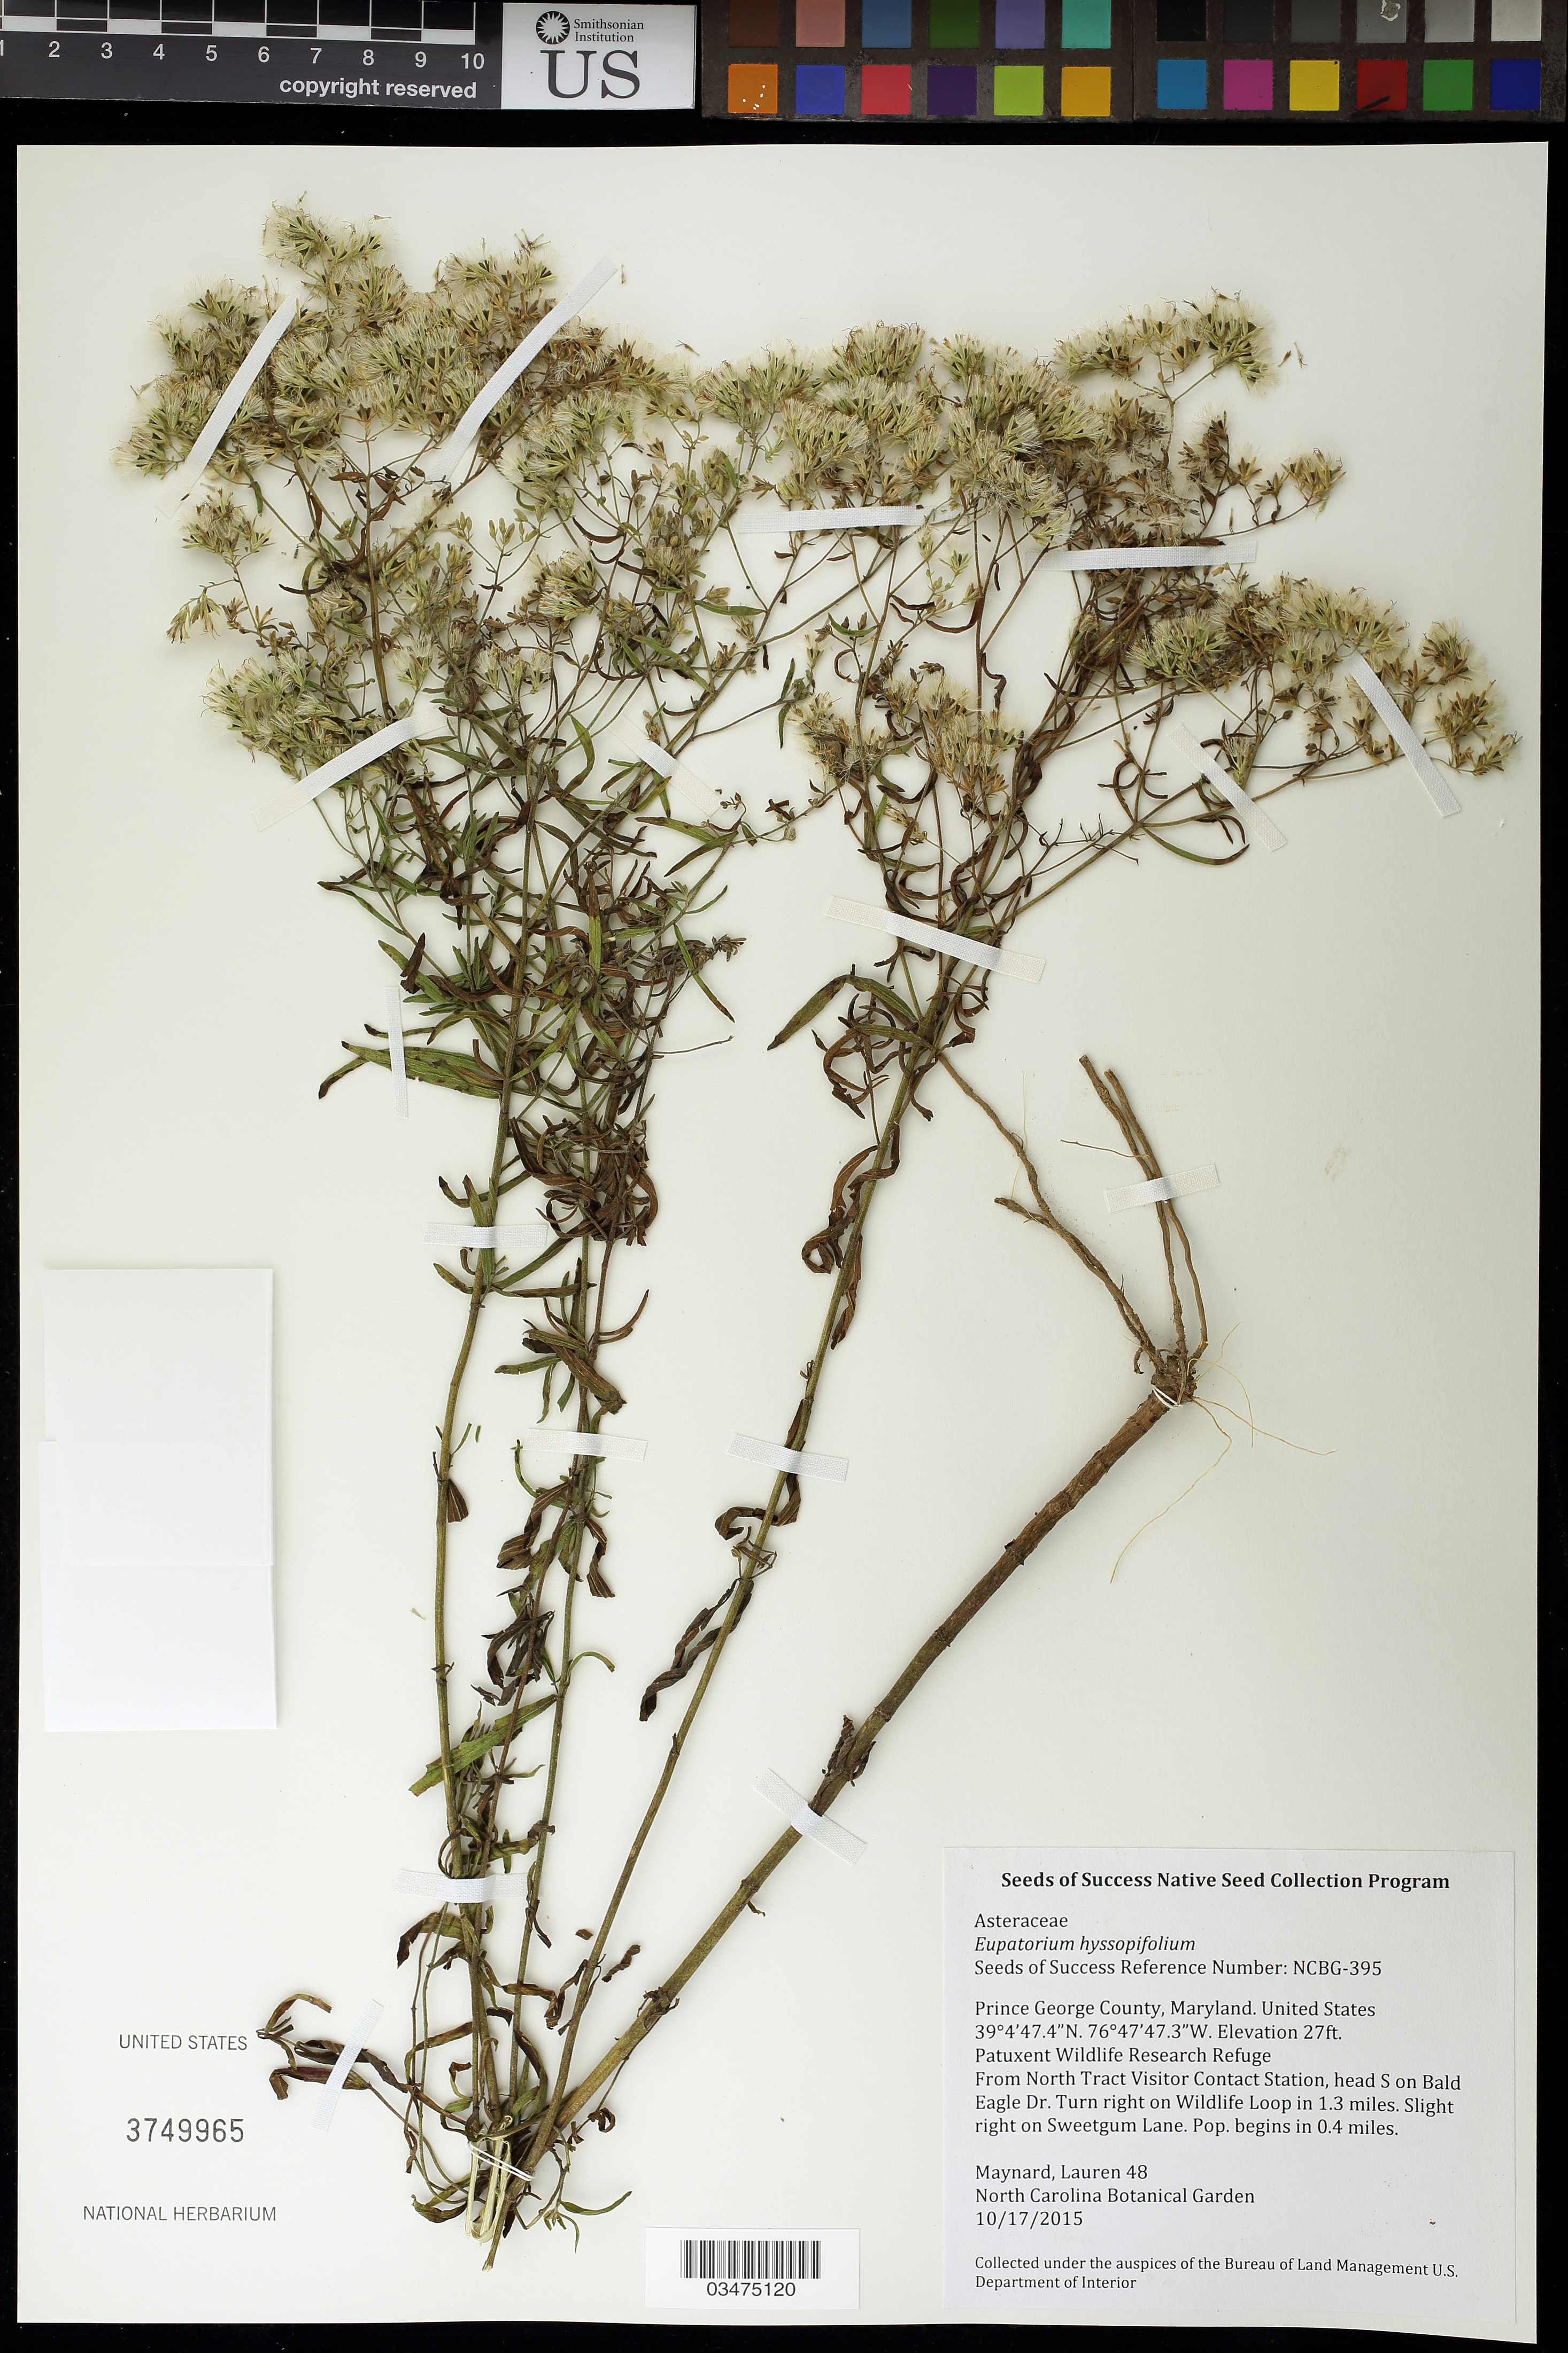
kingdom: Plantae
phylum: Tracheophyta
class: Magnoliopsida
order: Asterales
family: Asteraceae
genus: Eupatorium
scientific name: Eupatorium hyssopifolium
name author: L.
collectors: L. Maynard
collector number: NCBG-395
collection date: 2015-10-17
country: United States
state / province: Maryland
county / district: Anne Arundel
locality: Patuxent Wildlife Research Center, Sweetgum Lane, north edge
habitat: Managed open meadow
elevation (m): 8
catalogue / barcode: US 3749965